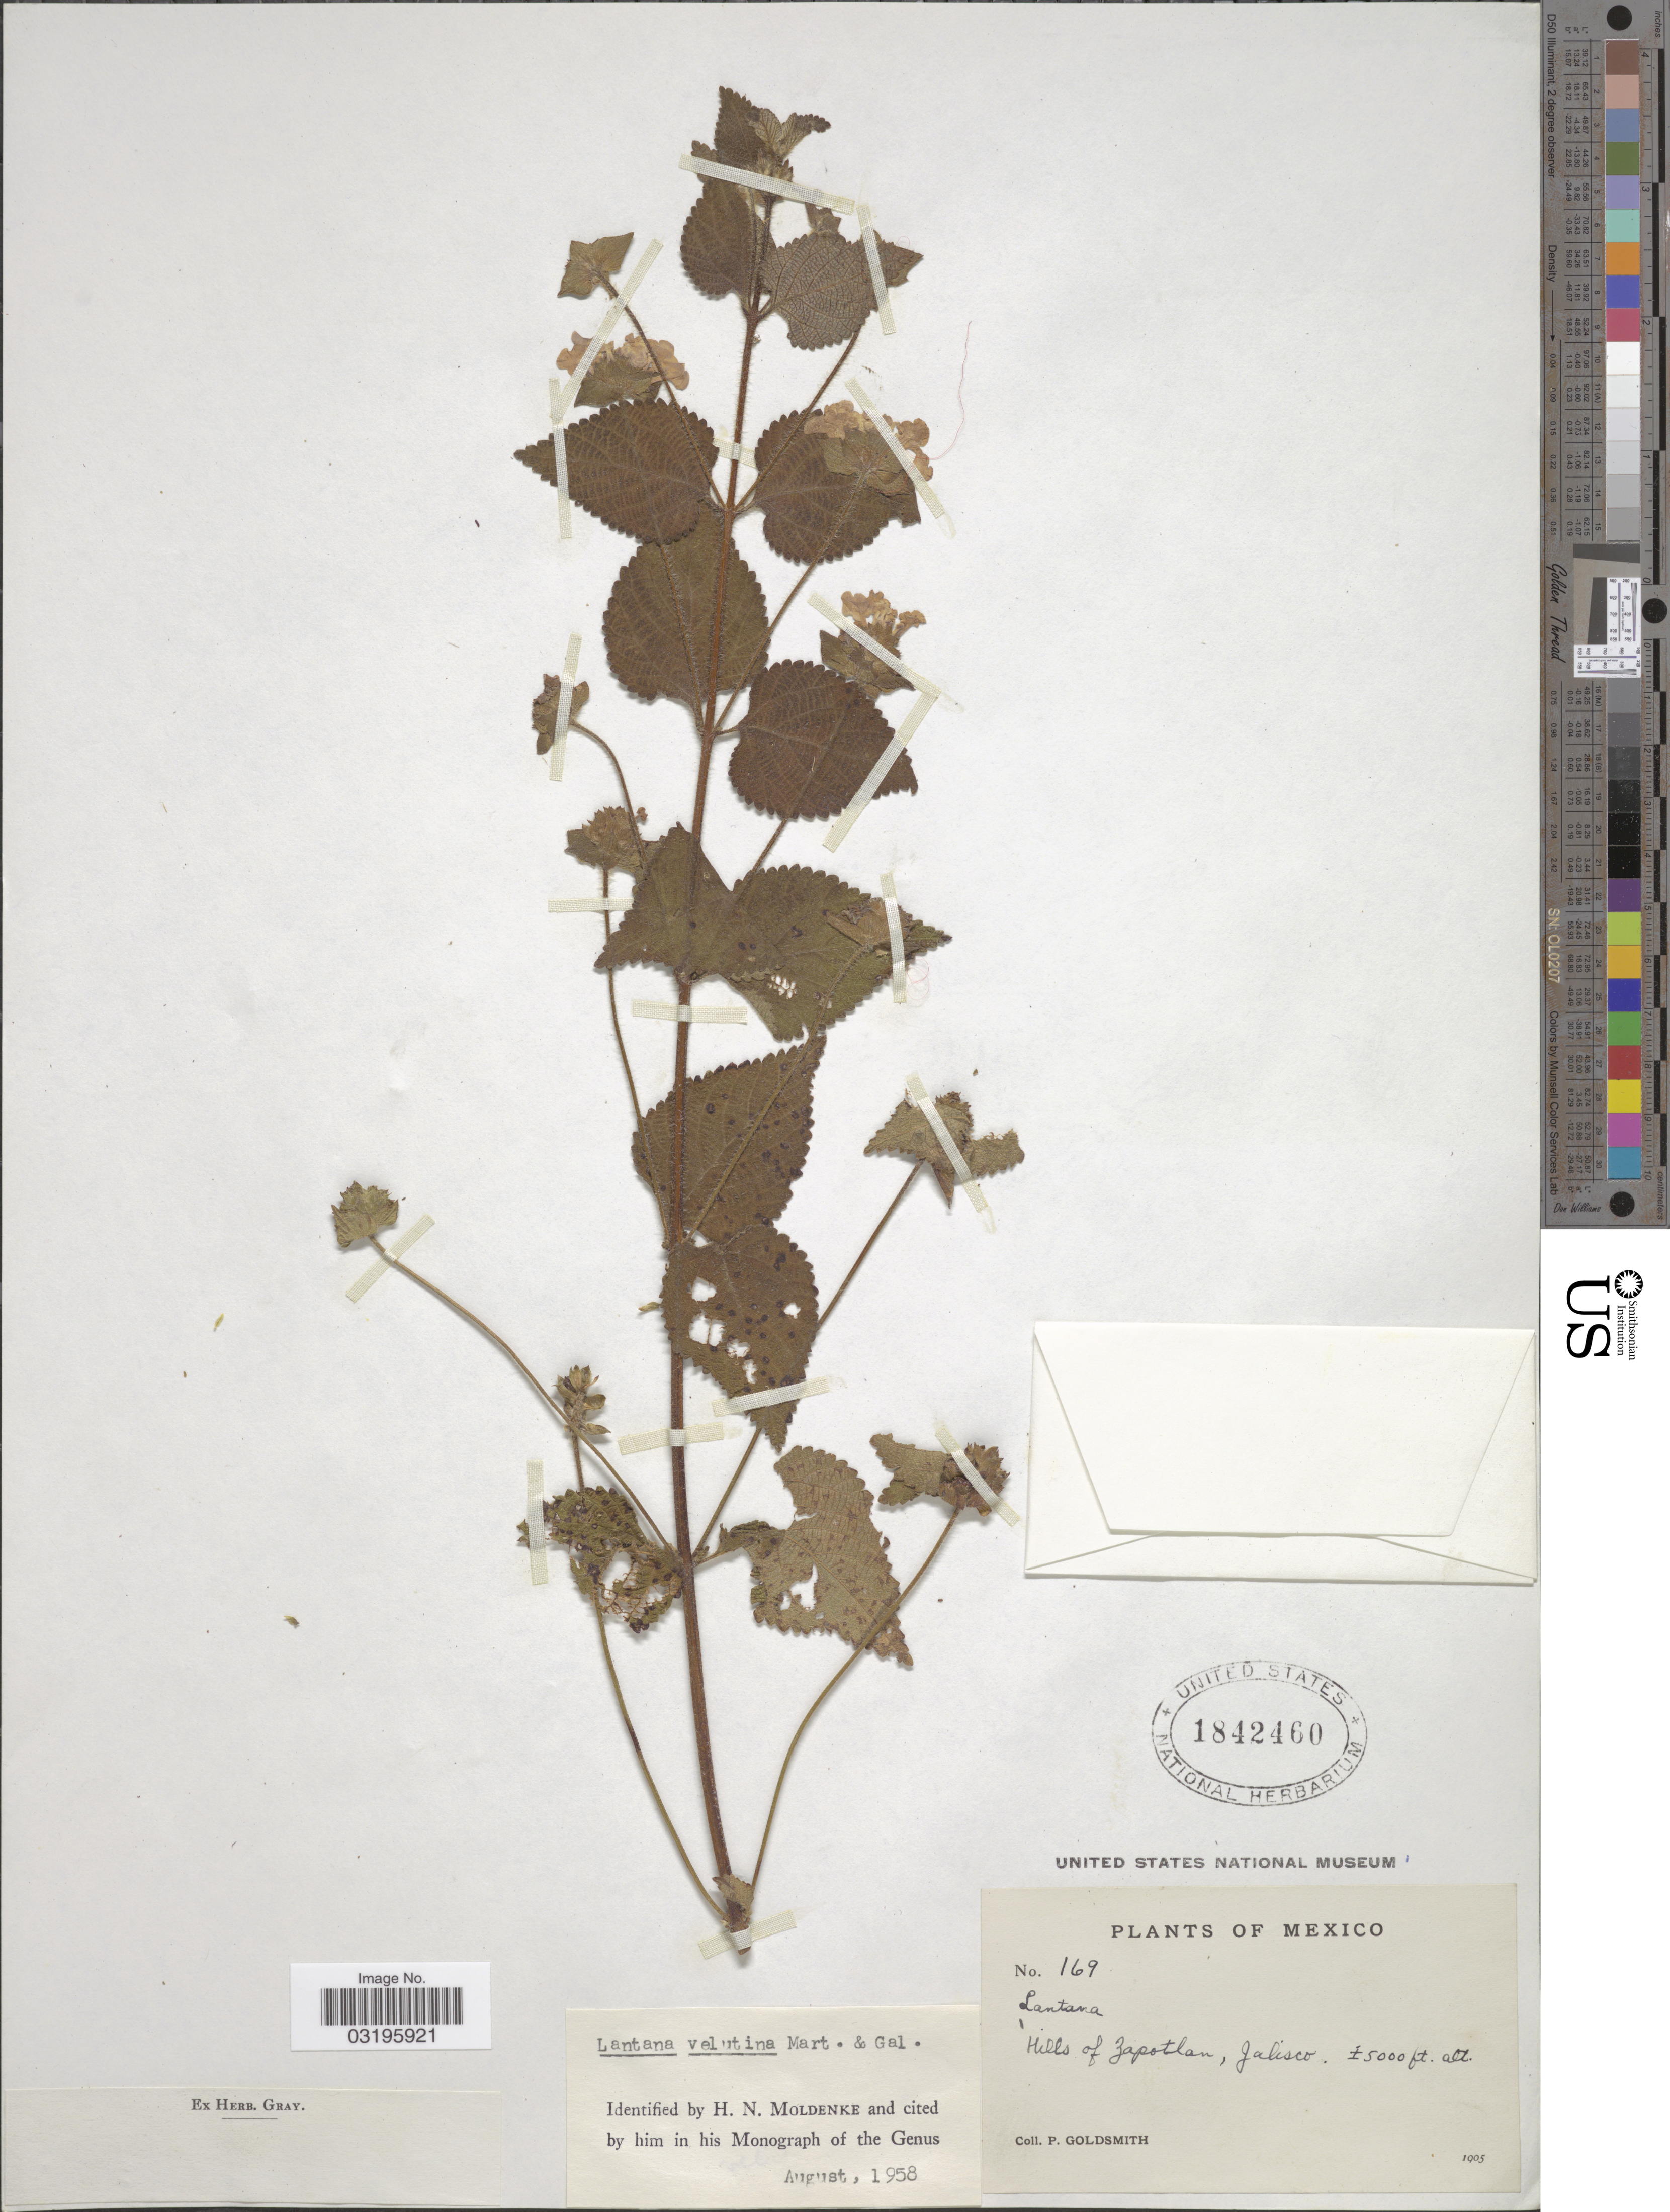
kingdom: Plantae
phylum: Tracheophyta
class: Magnoliopsida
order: Lamiales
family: Verbenaceae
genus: Lantana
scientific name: Lantana velutina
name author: M. Martens & Galeotti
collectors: P. Goldsmith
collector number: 169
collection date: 1905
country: Mexico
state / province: Jalisco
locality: Hills of Zapotlan.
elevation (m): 1524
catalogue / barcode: US 1842460